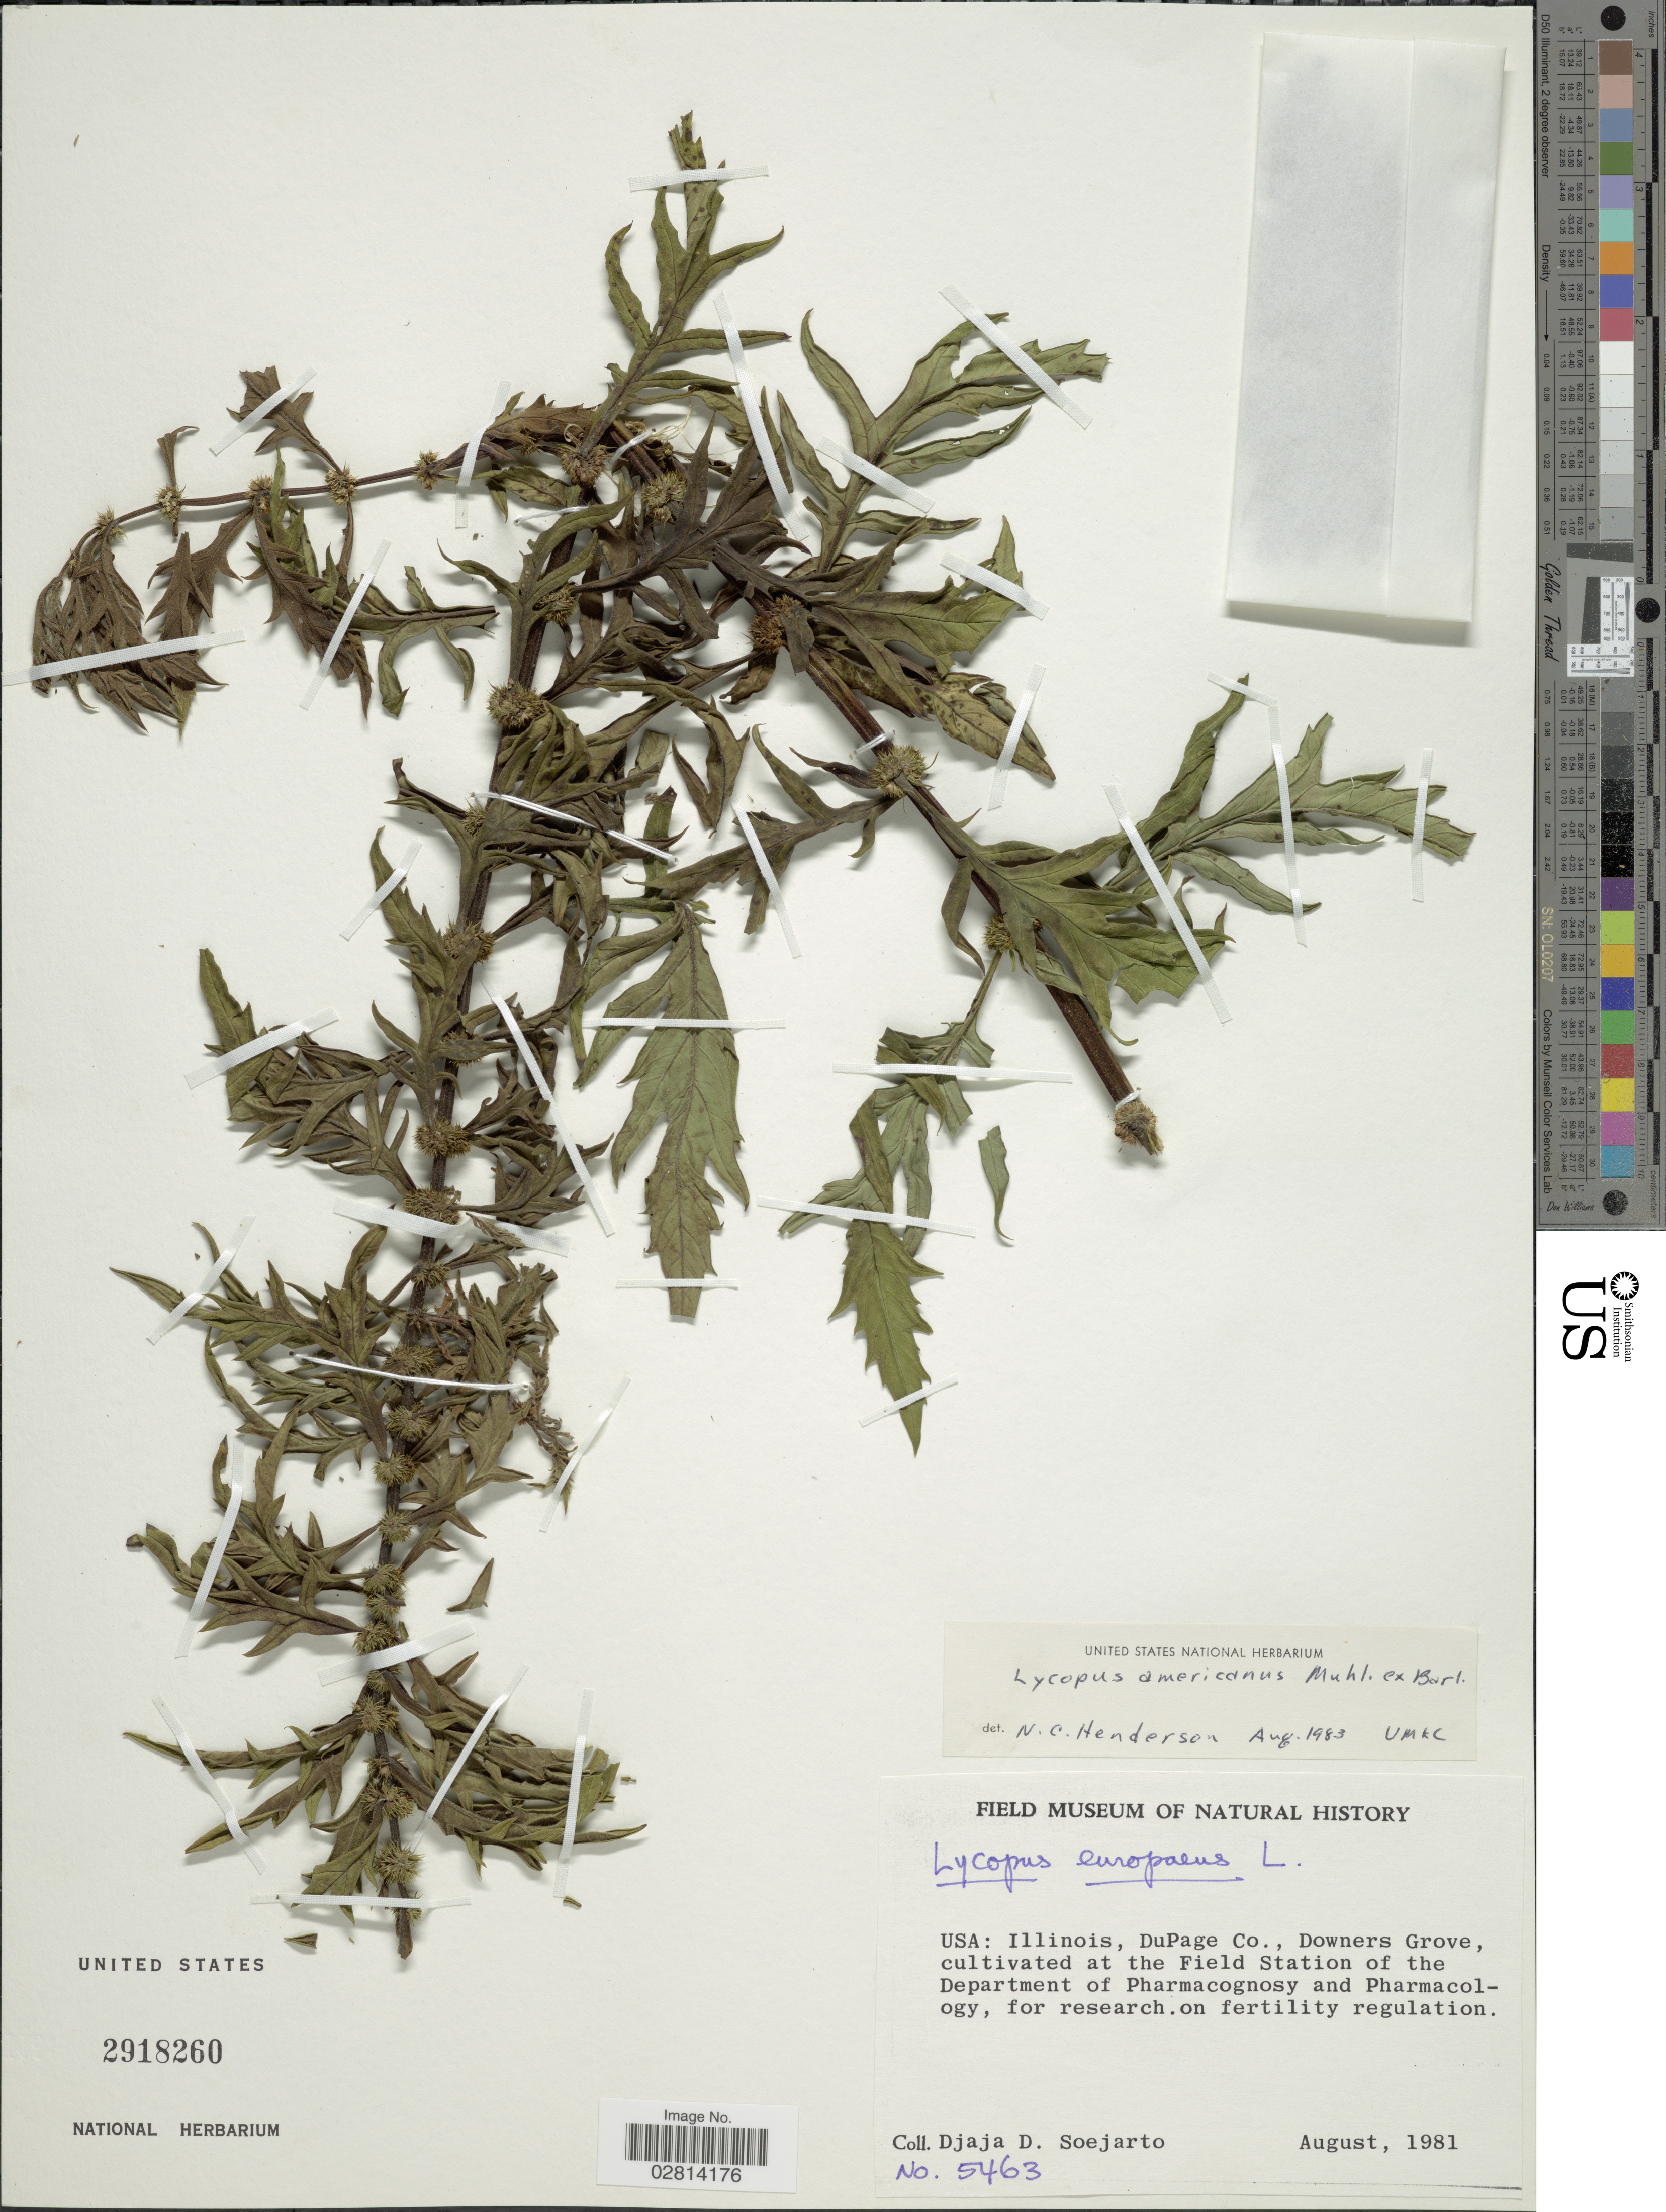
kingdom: Plantae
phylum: Tracheophyta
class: Magnoliopsida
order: Lamiales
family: Lamiaceae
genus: Lycopus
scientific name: Lycopus americanus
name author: Muhl. ex W.P.C. Barton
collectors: D. D. Soejarto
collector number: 5463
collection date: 1981-08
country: United States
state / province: Illinois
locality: USA: Illinois, DuPage Co., Downers Grove, cultivated at the Field Station of the Department of Pharmacognosy and Pharmacology.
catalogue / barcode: US 2918260